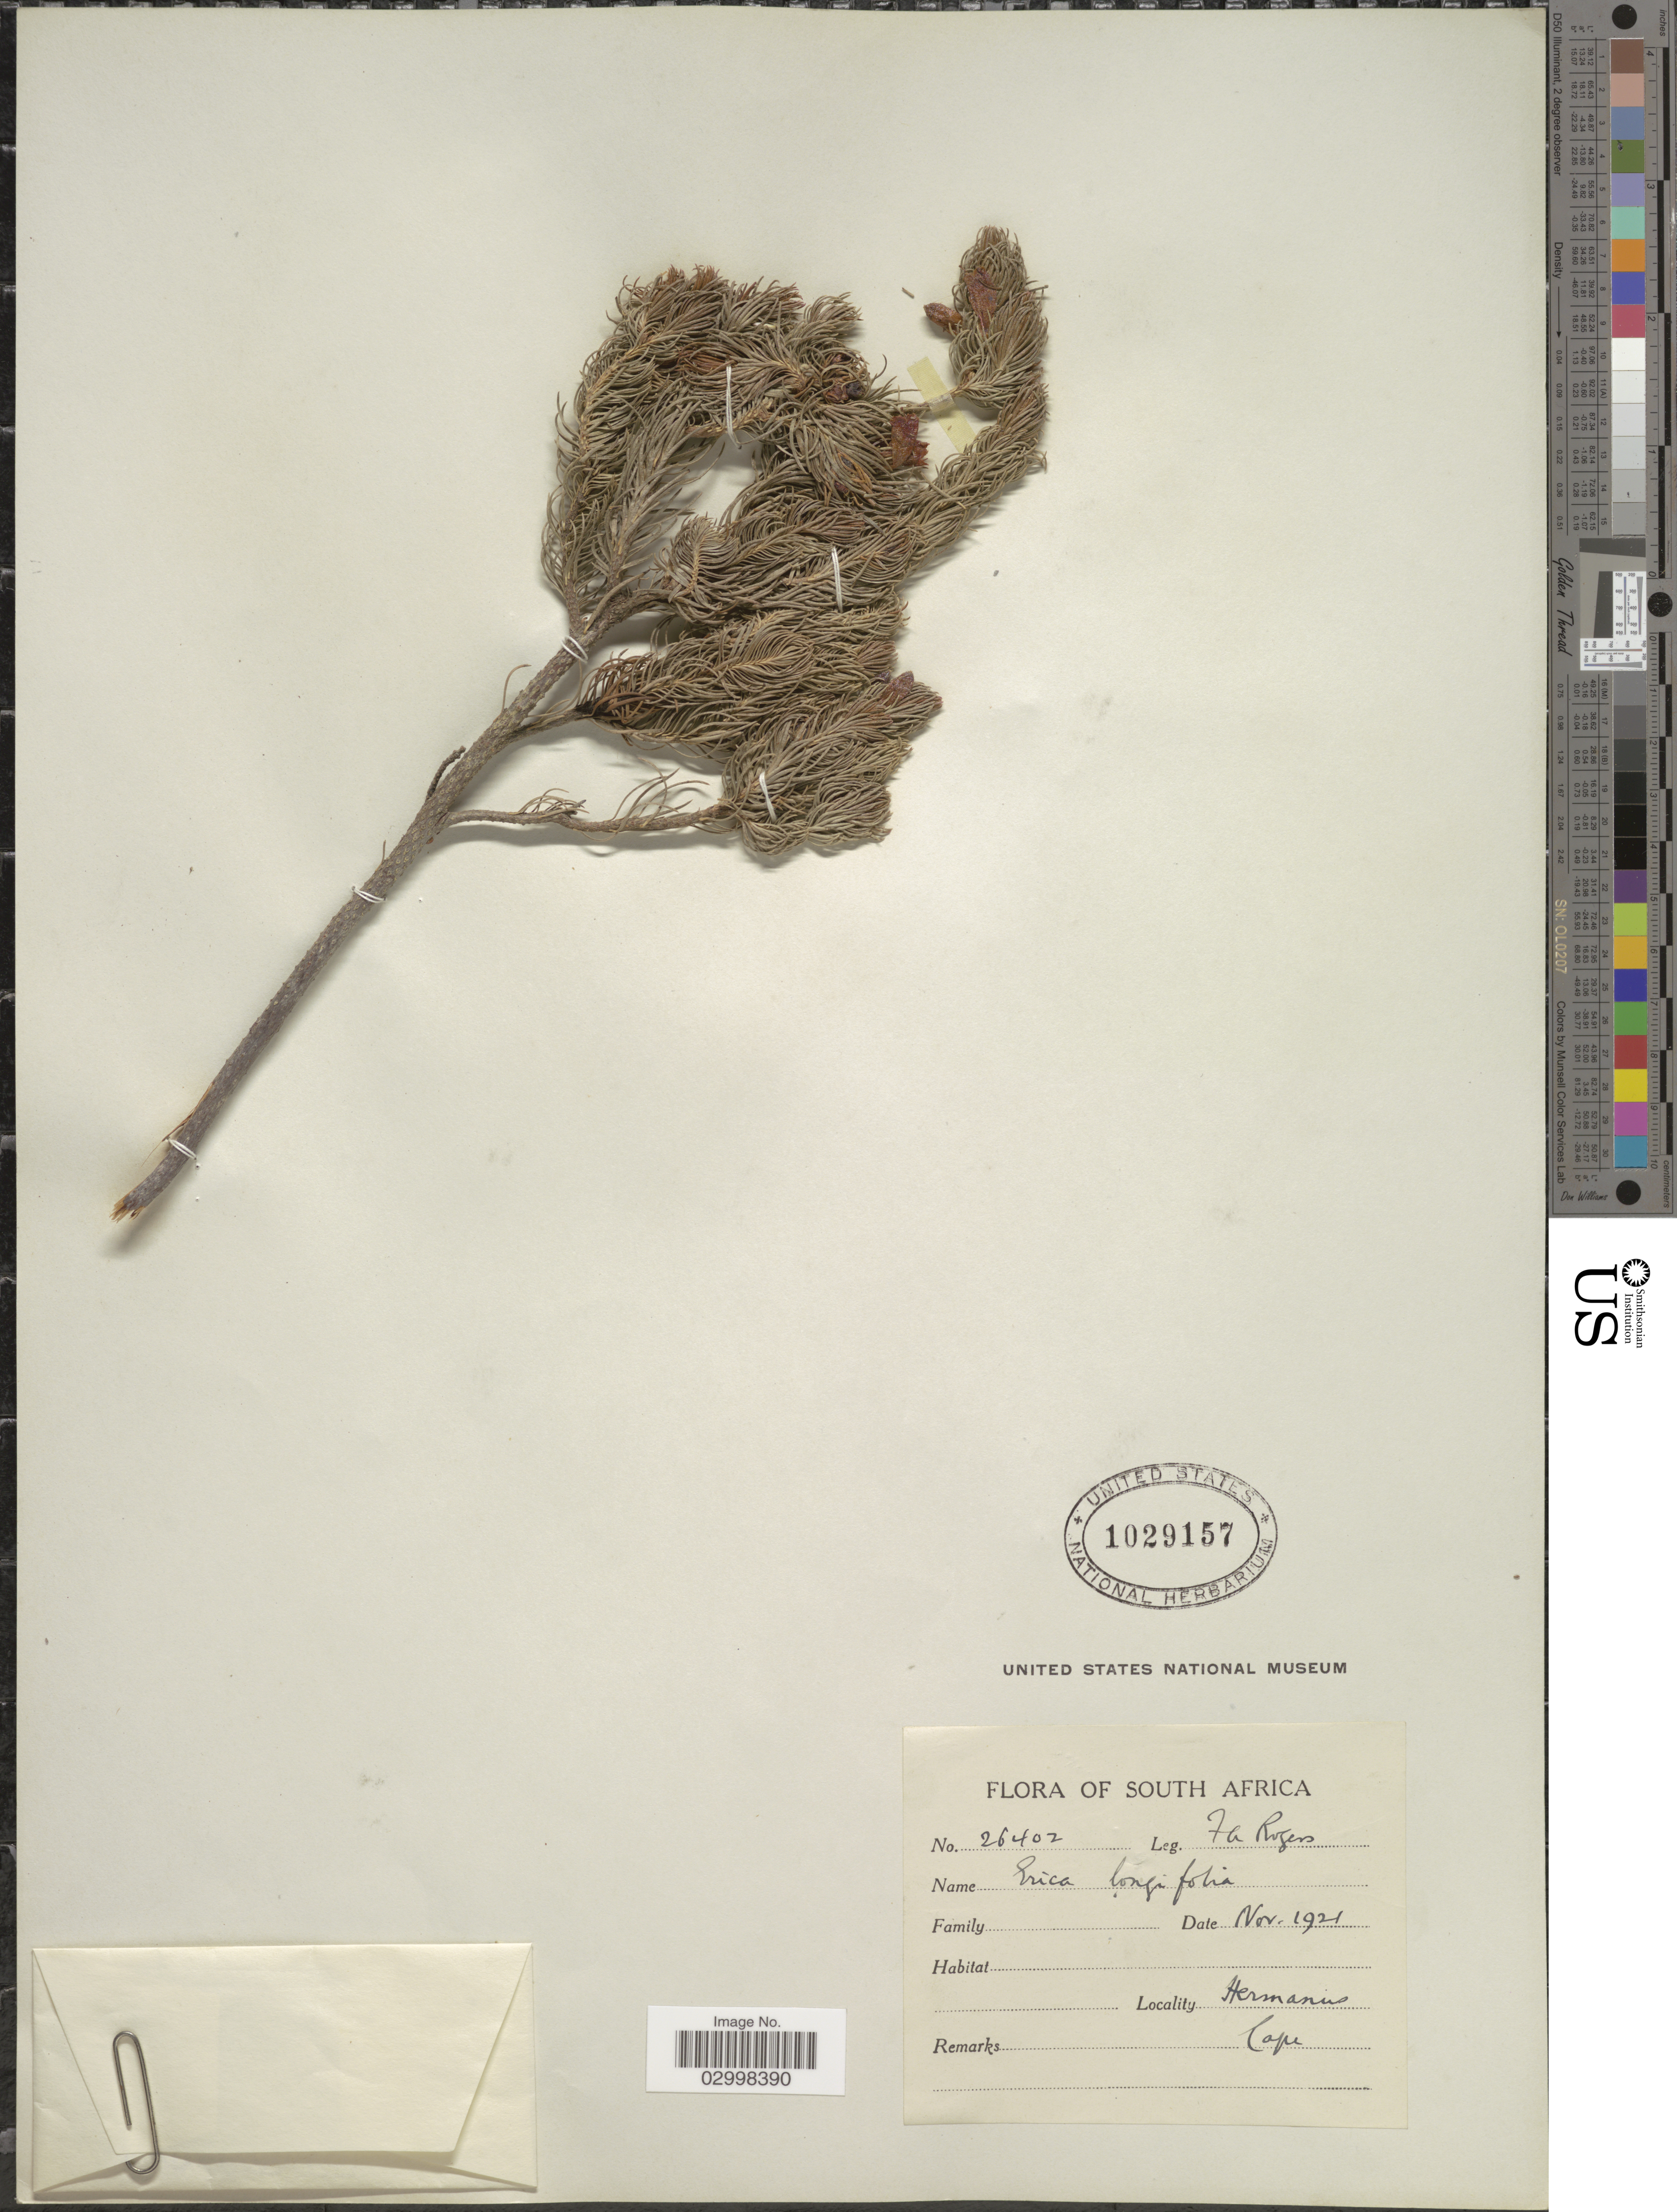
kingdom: Plantae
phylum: Tracheophyta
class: Magnoliopsida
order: Ericales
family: Ericaceae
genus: Erica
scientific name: Erica longifolia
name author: F. A. Bauer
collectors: F. A. Rogers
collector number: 26402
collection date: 1921-11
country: South Africa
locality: Hermanus. Cape.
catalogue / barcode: US 1029157